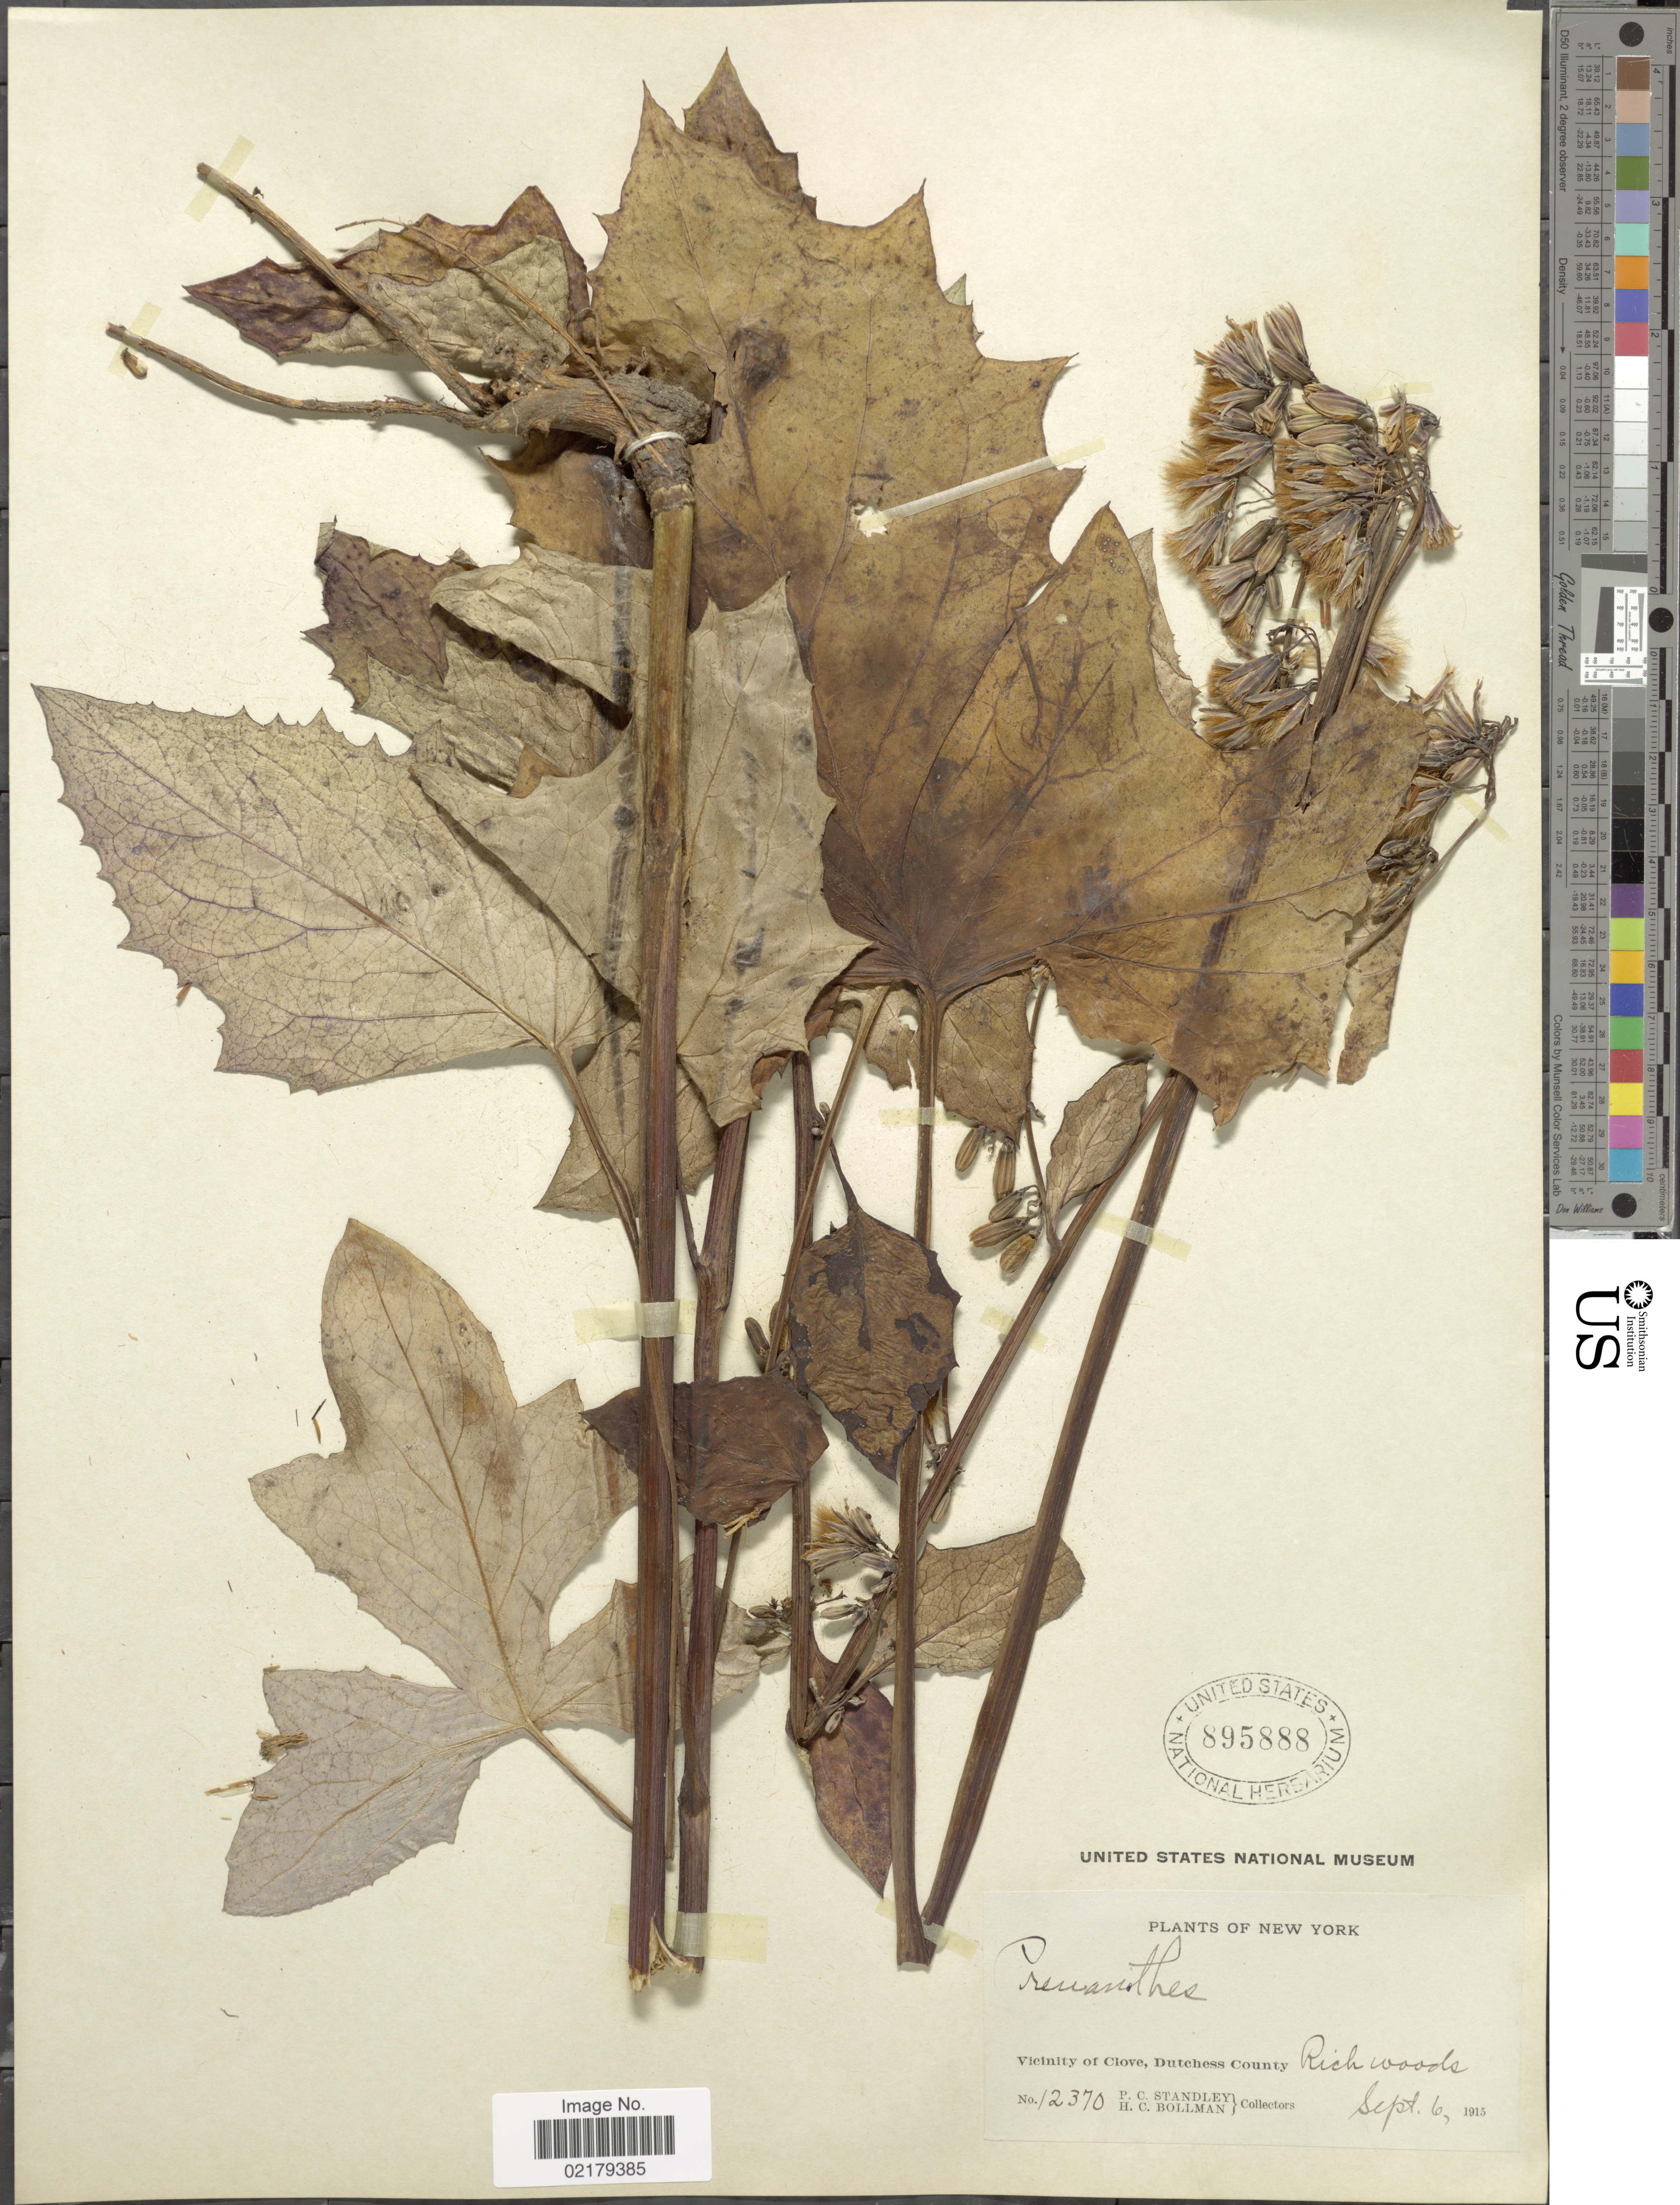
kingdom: Plantae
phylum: Tracheophyta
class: Magnoliopsida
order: Asterales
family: Asteraceae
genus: Nabalus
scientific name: Nabalus alatus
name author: Hook.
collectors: P. C. Standley & H. C. Bollman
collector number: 12370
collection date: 1915-09-06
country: United States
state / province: New York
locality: Vicinity of Clove, Dutchess County, Rich woods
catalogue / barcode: US 895888